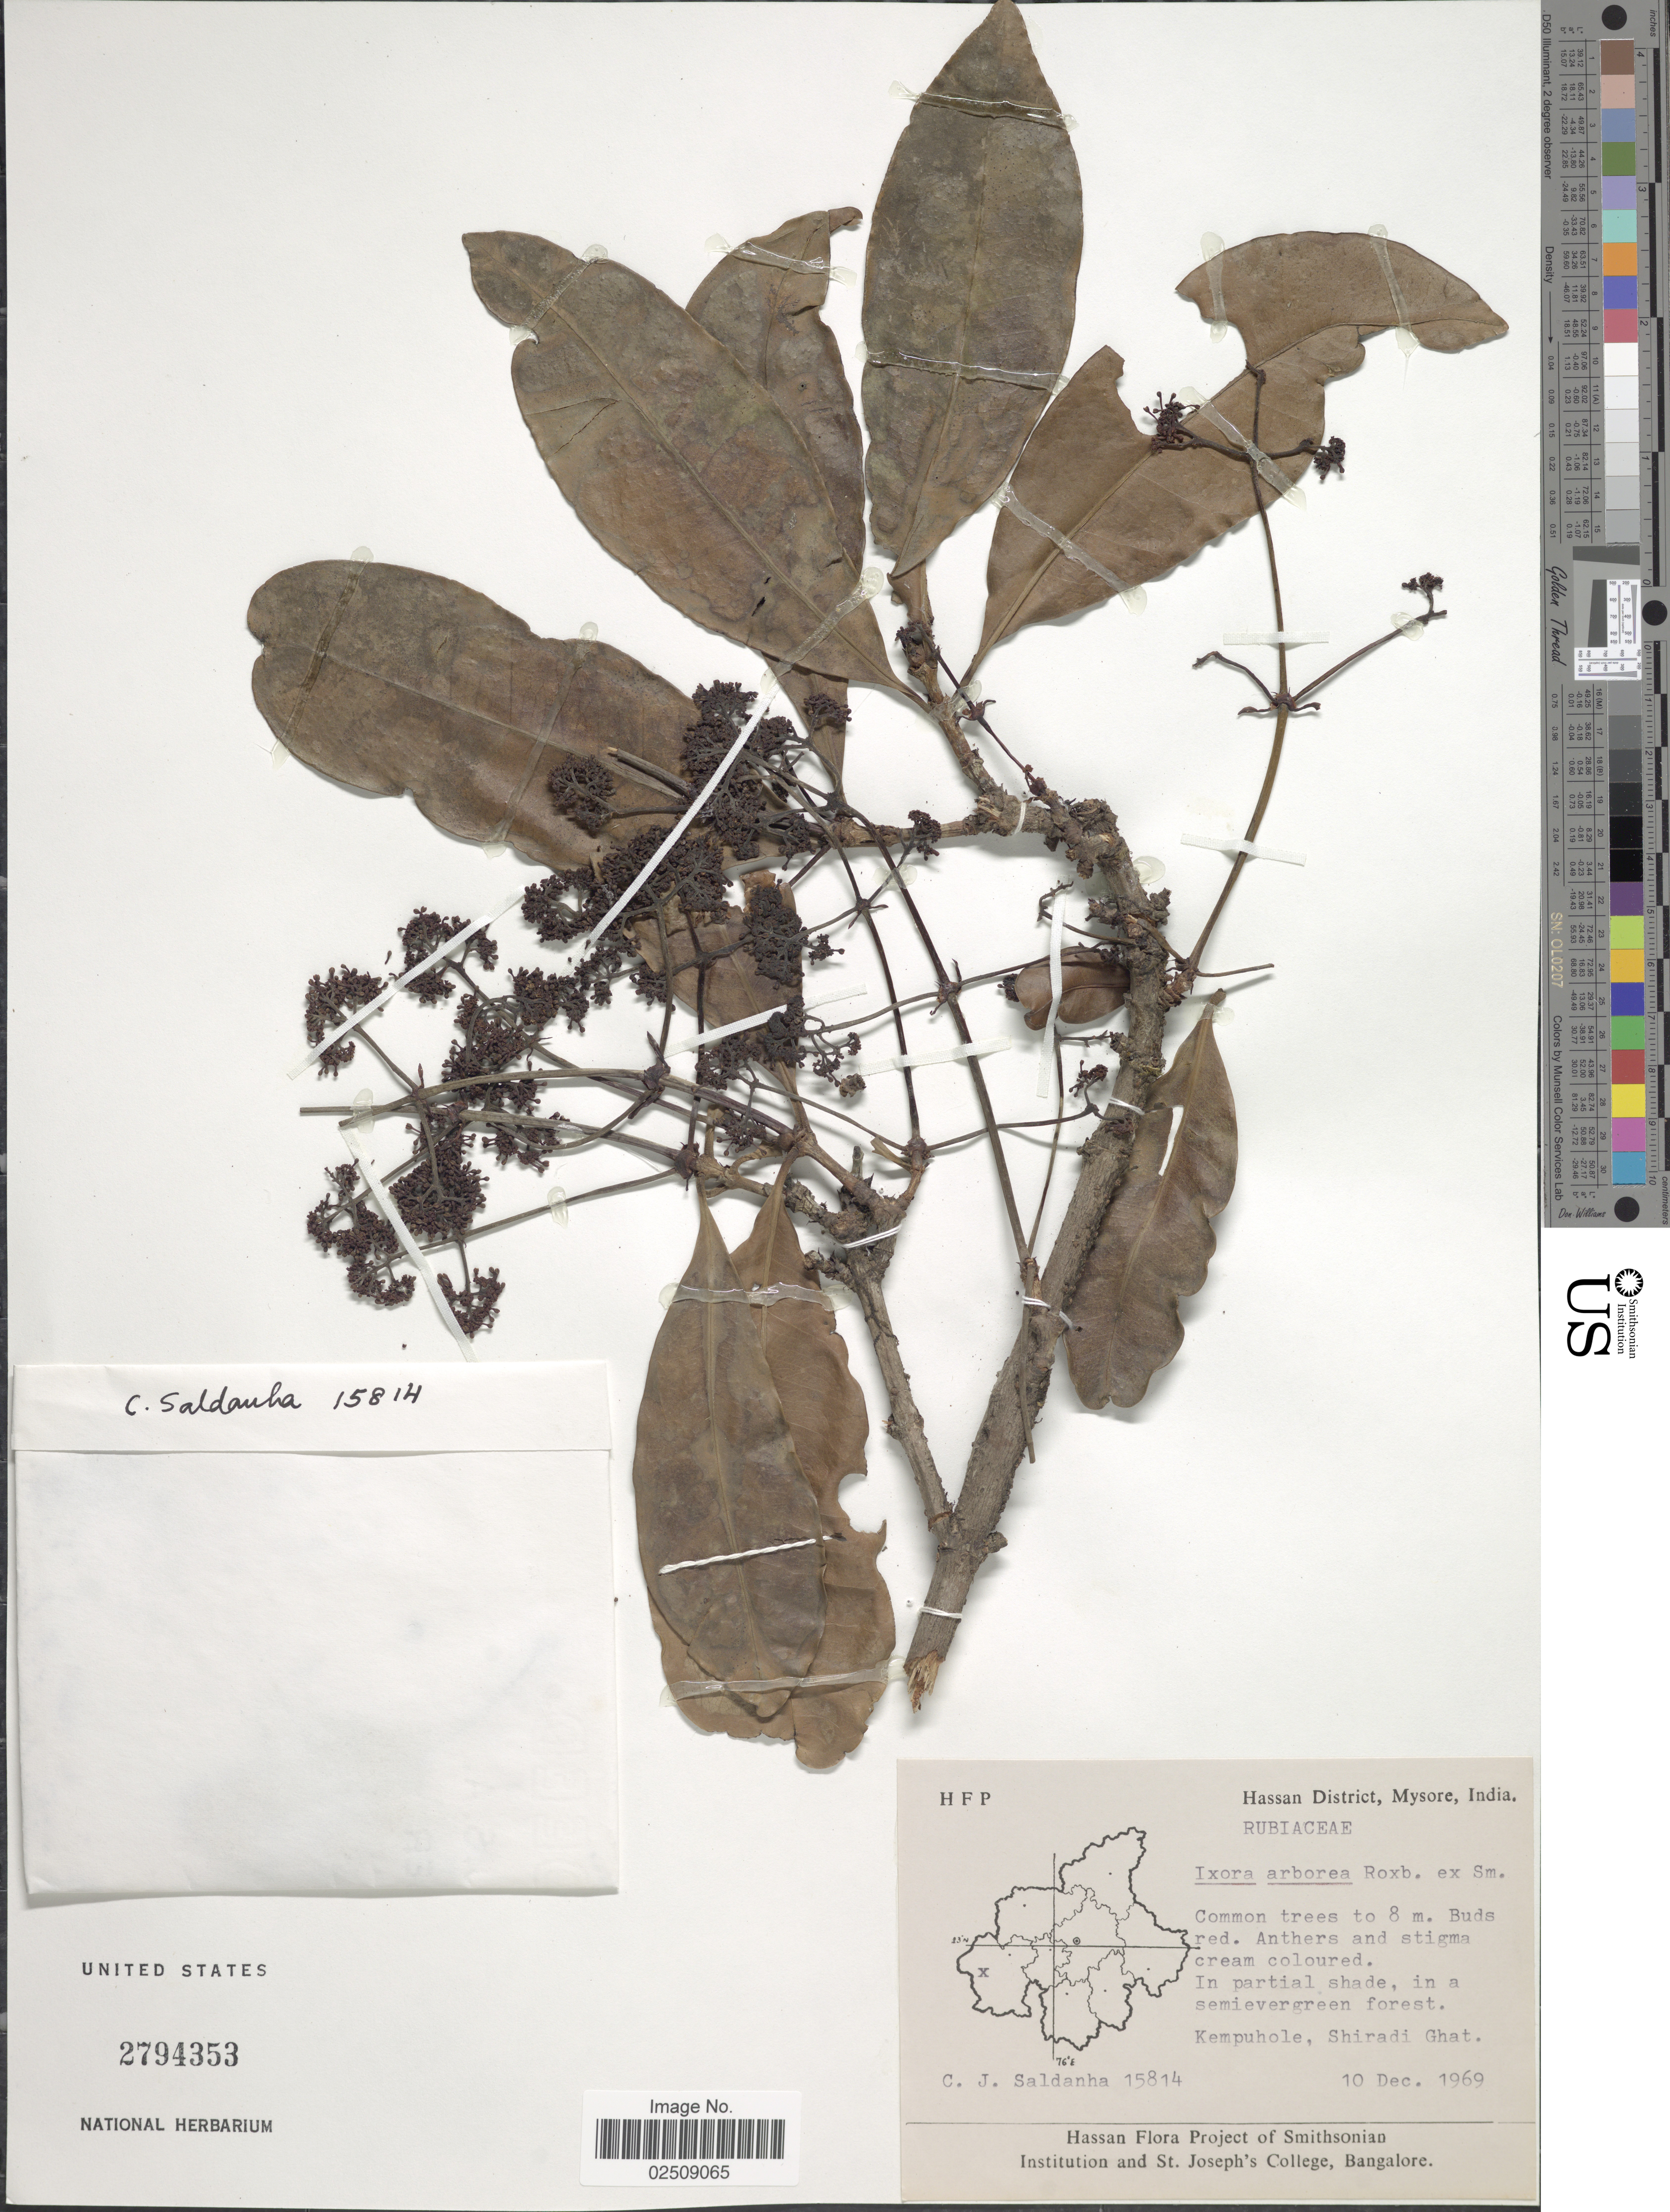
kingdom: Plantae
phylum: Tracheophyta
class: Magnoliopsida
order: Gentianales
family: Rubiaceae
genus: Ixora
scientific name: Ixora arborea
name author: Blanco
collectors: C. J. Saldanha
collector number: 15814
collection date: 1969-12-10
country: India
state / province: Karnataka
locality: Hassan District, Mysore. Kempuhole, Shiradi Ghat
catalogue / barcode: US 2794353